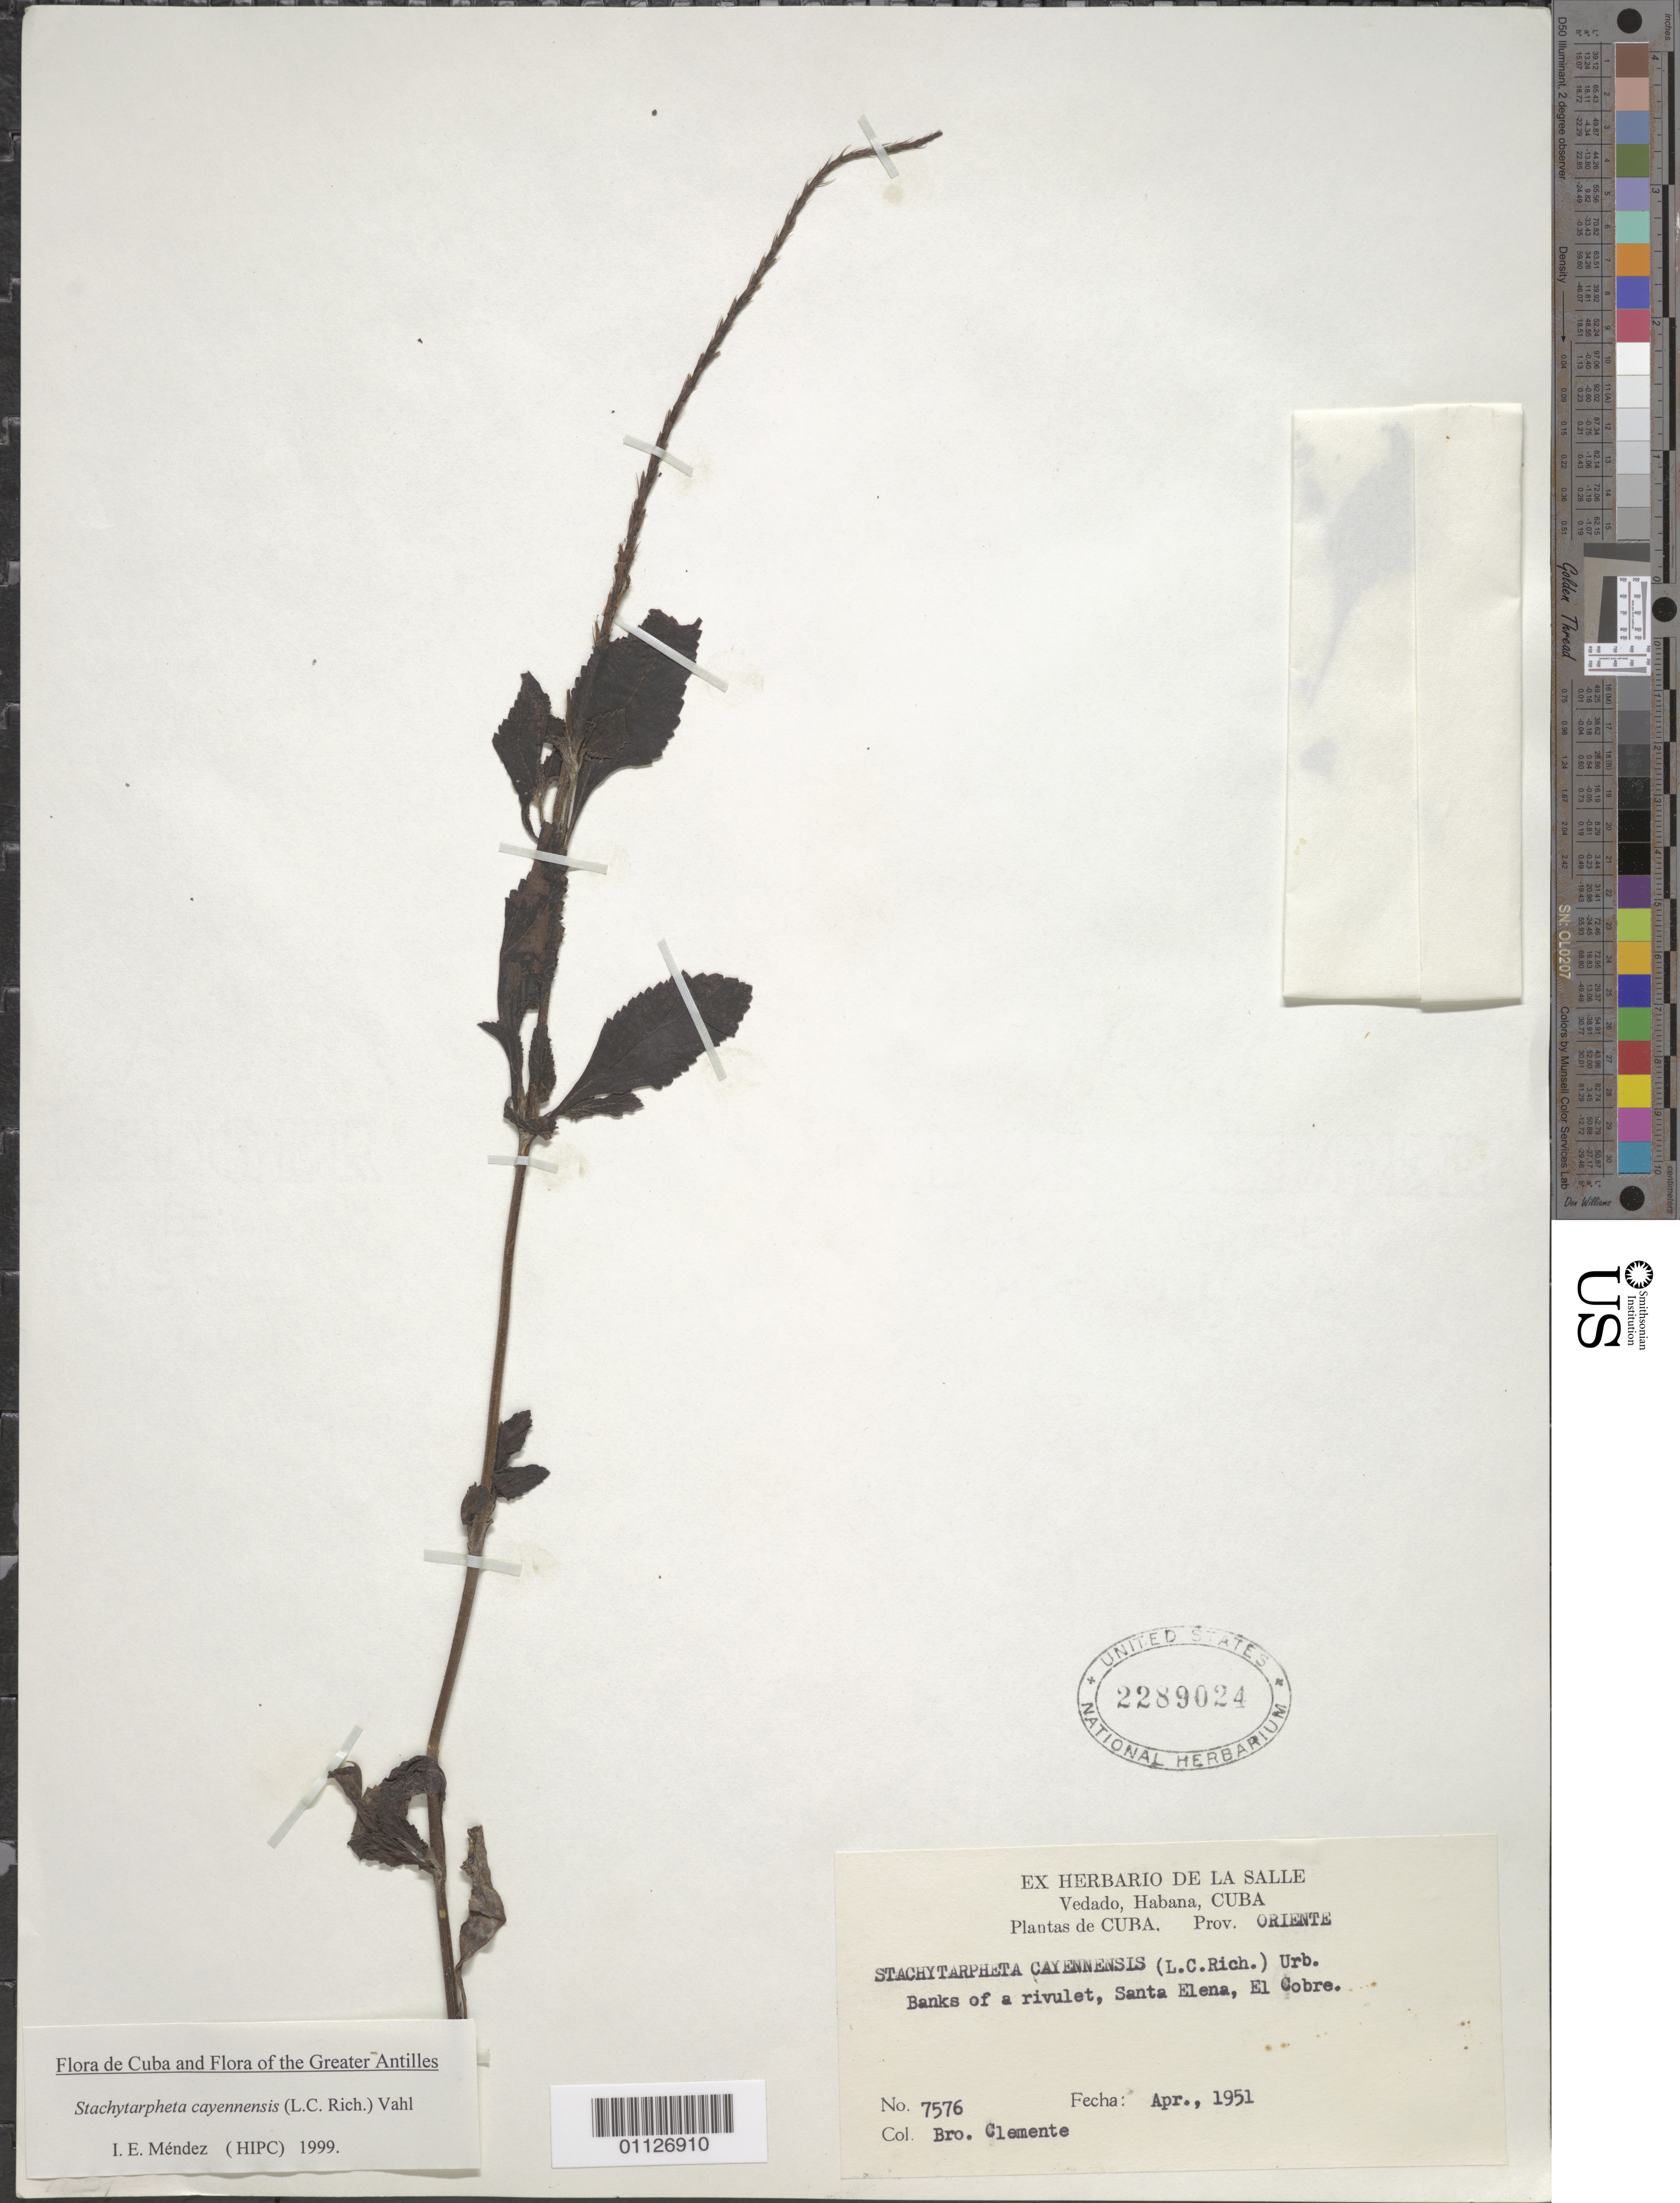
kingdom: Plantae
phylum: Tracheophyta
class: Magnoliopsida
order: Lamiales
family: Verbenaceae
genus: Stachytarpheta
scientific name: Stachytarpheta cayennensis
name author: (Rich.) Vahl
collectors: B. Clement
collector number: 7576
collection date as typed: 01 Apr 1951 to 30 Apr 1951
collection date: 1951-04-01/1951-04-30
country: Cuba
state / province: Santiago de Cuba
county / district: El Cobre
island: Cuba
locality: Banks of rivulet, Santa Elena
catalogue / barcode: US 2289024